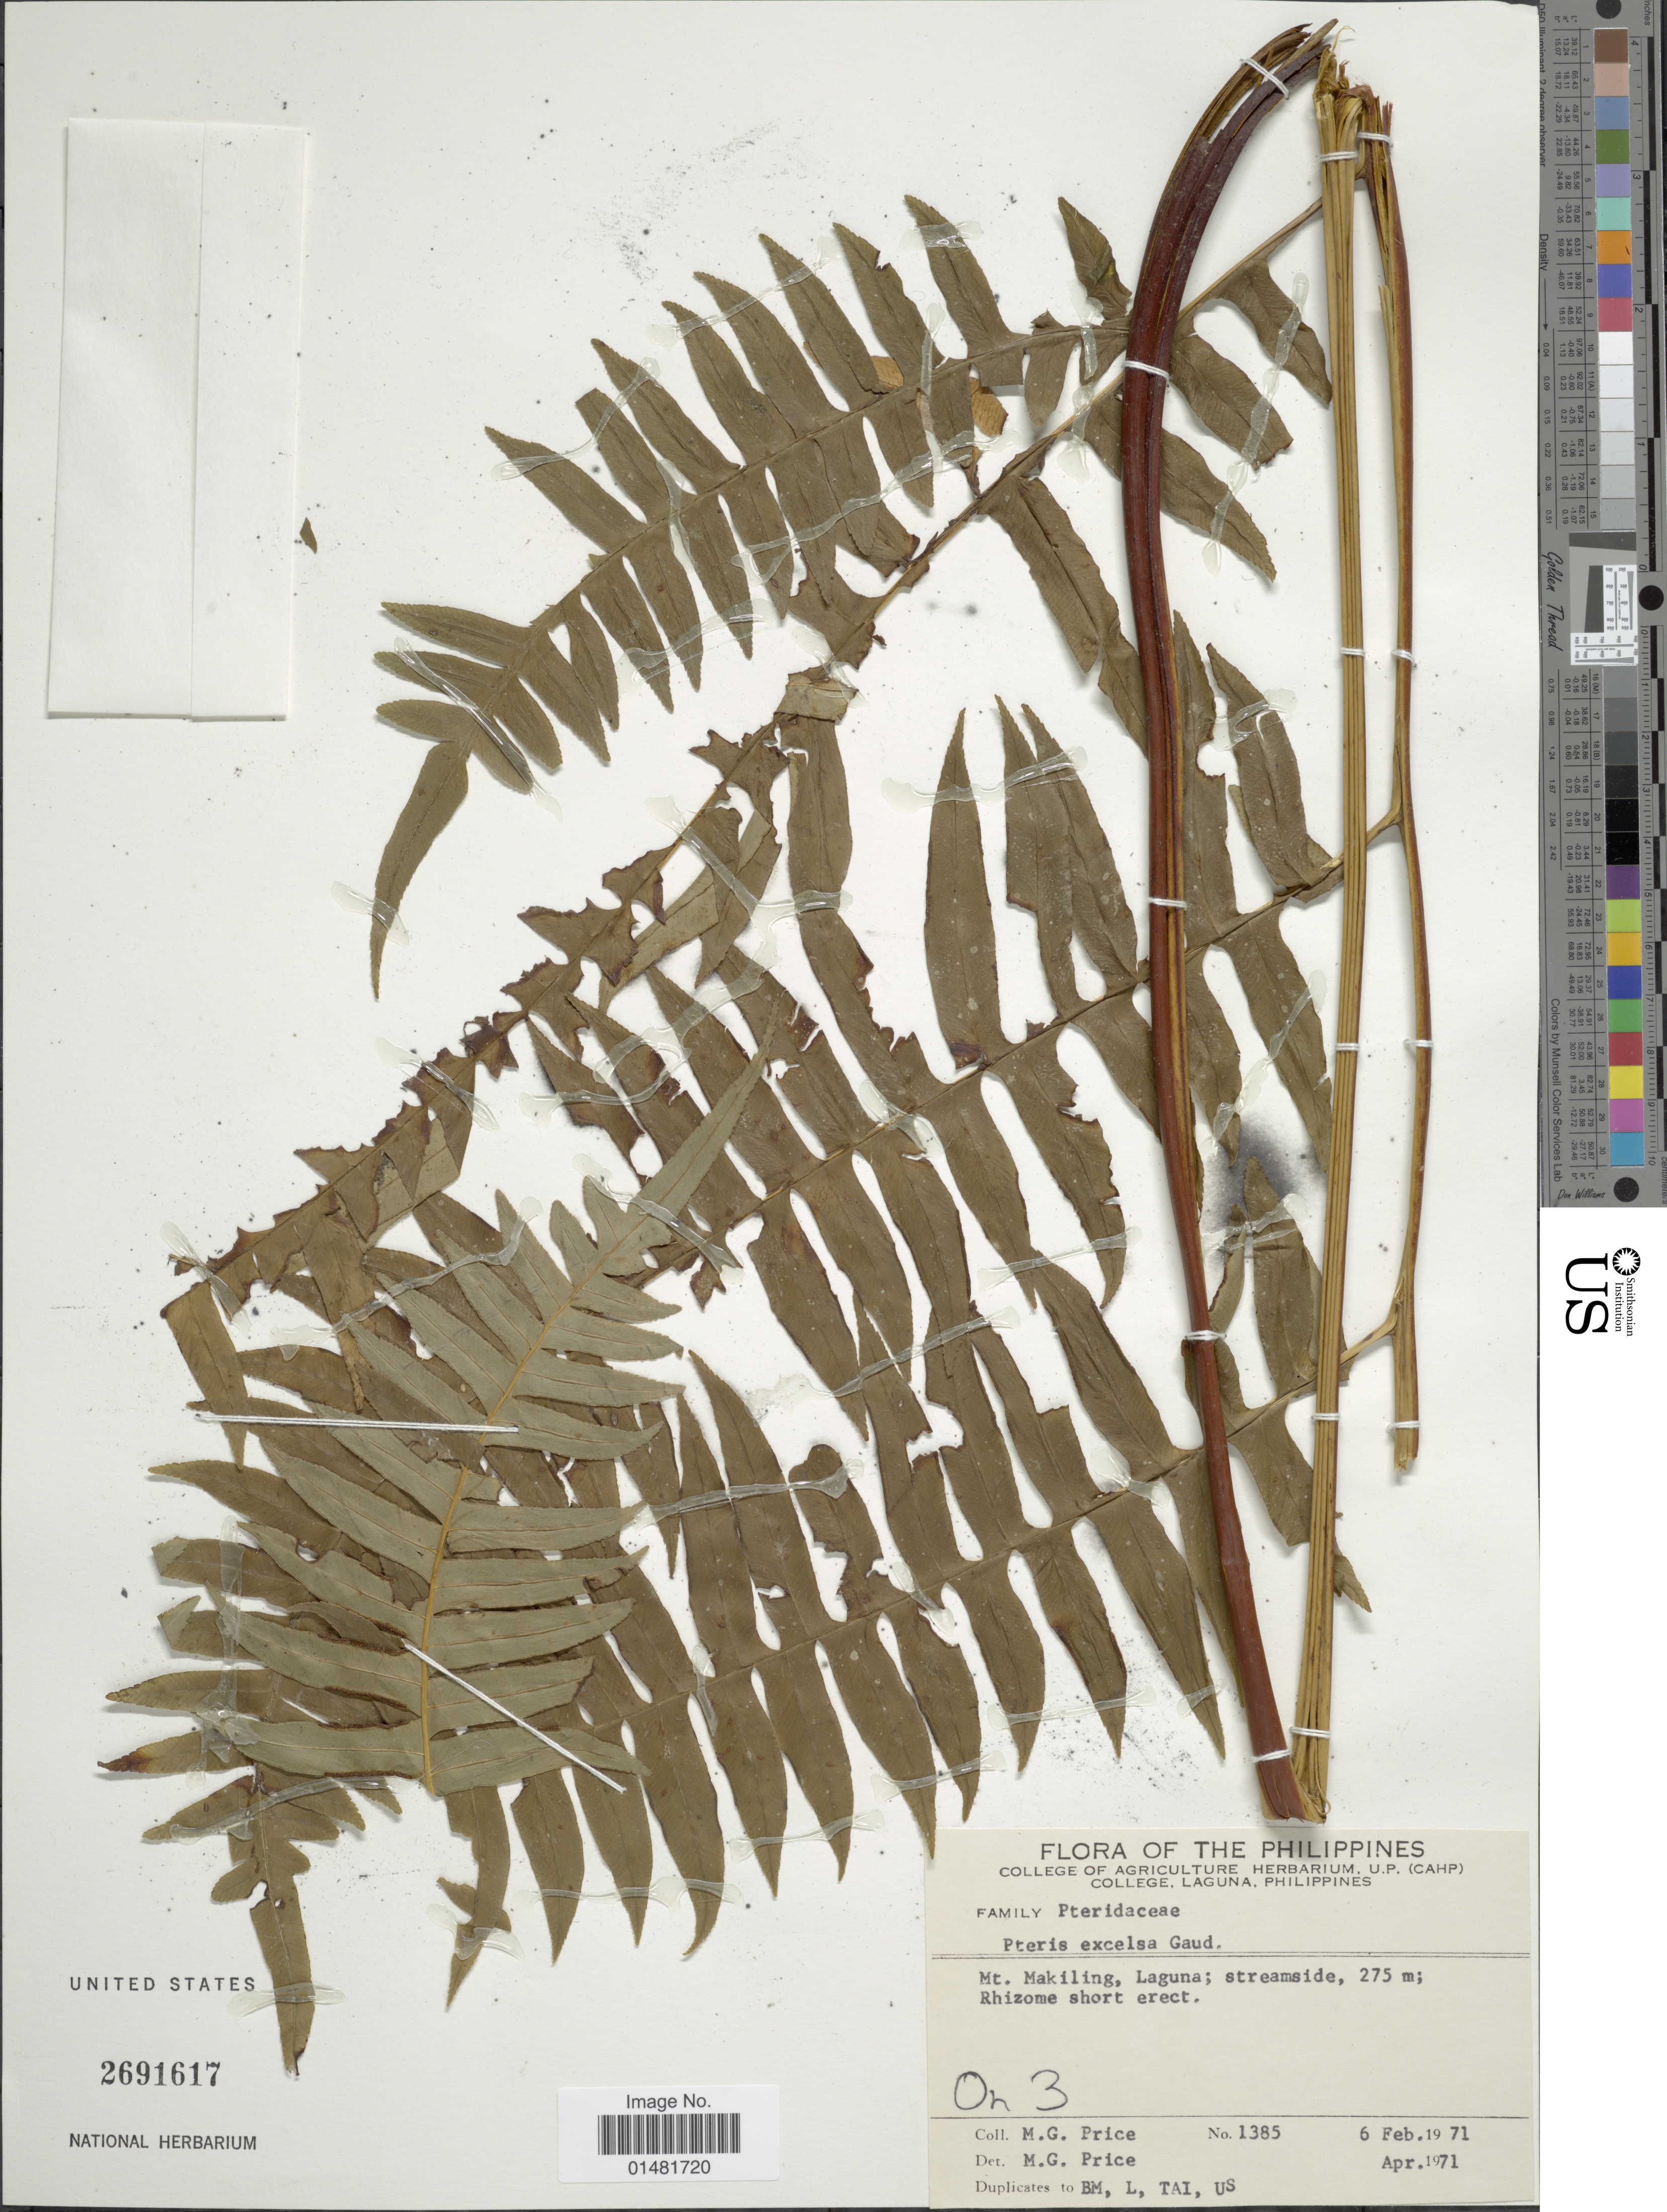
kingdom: Plantae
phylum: Tracheophyta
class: Polypodiopsida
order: Polypodiales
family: Pteridaceae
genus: Pteris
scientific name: Pteris excelsa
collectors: M. G. Price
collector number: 1385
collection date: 1971-02-06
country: Philippines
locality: Mt. Makiling, Laguna; streamside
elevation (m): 275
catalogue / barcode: US 2691617